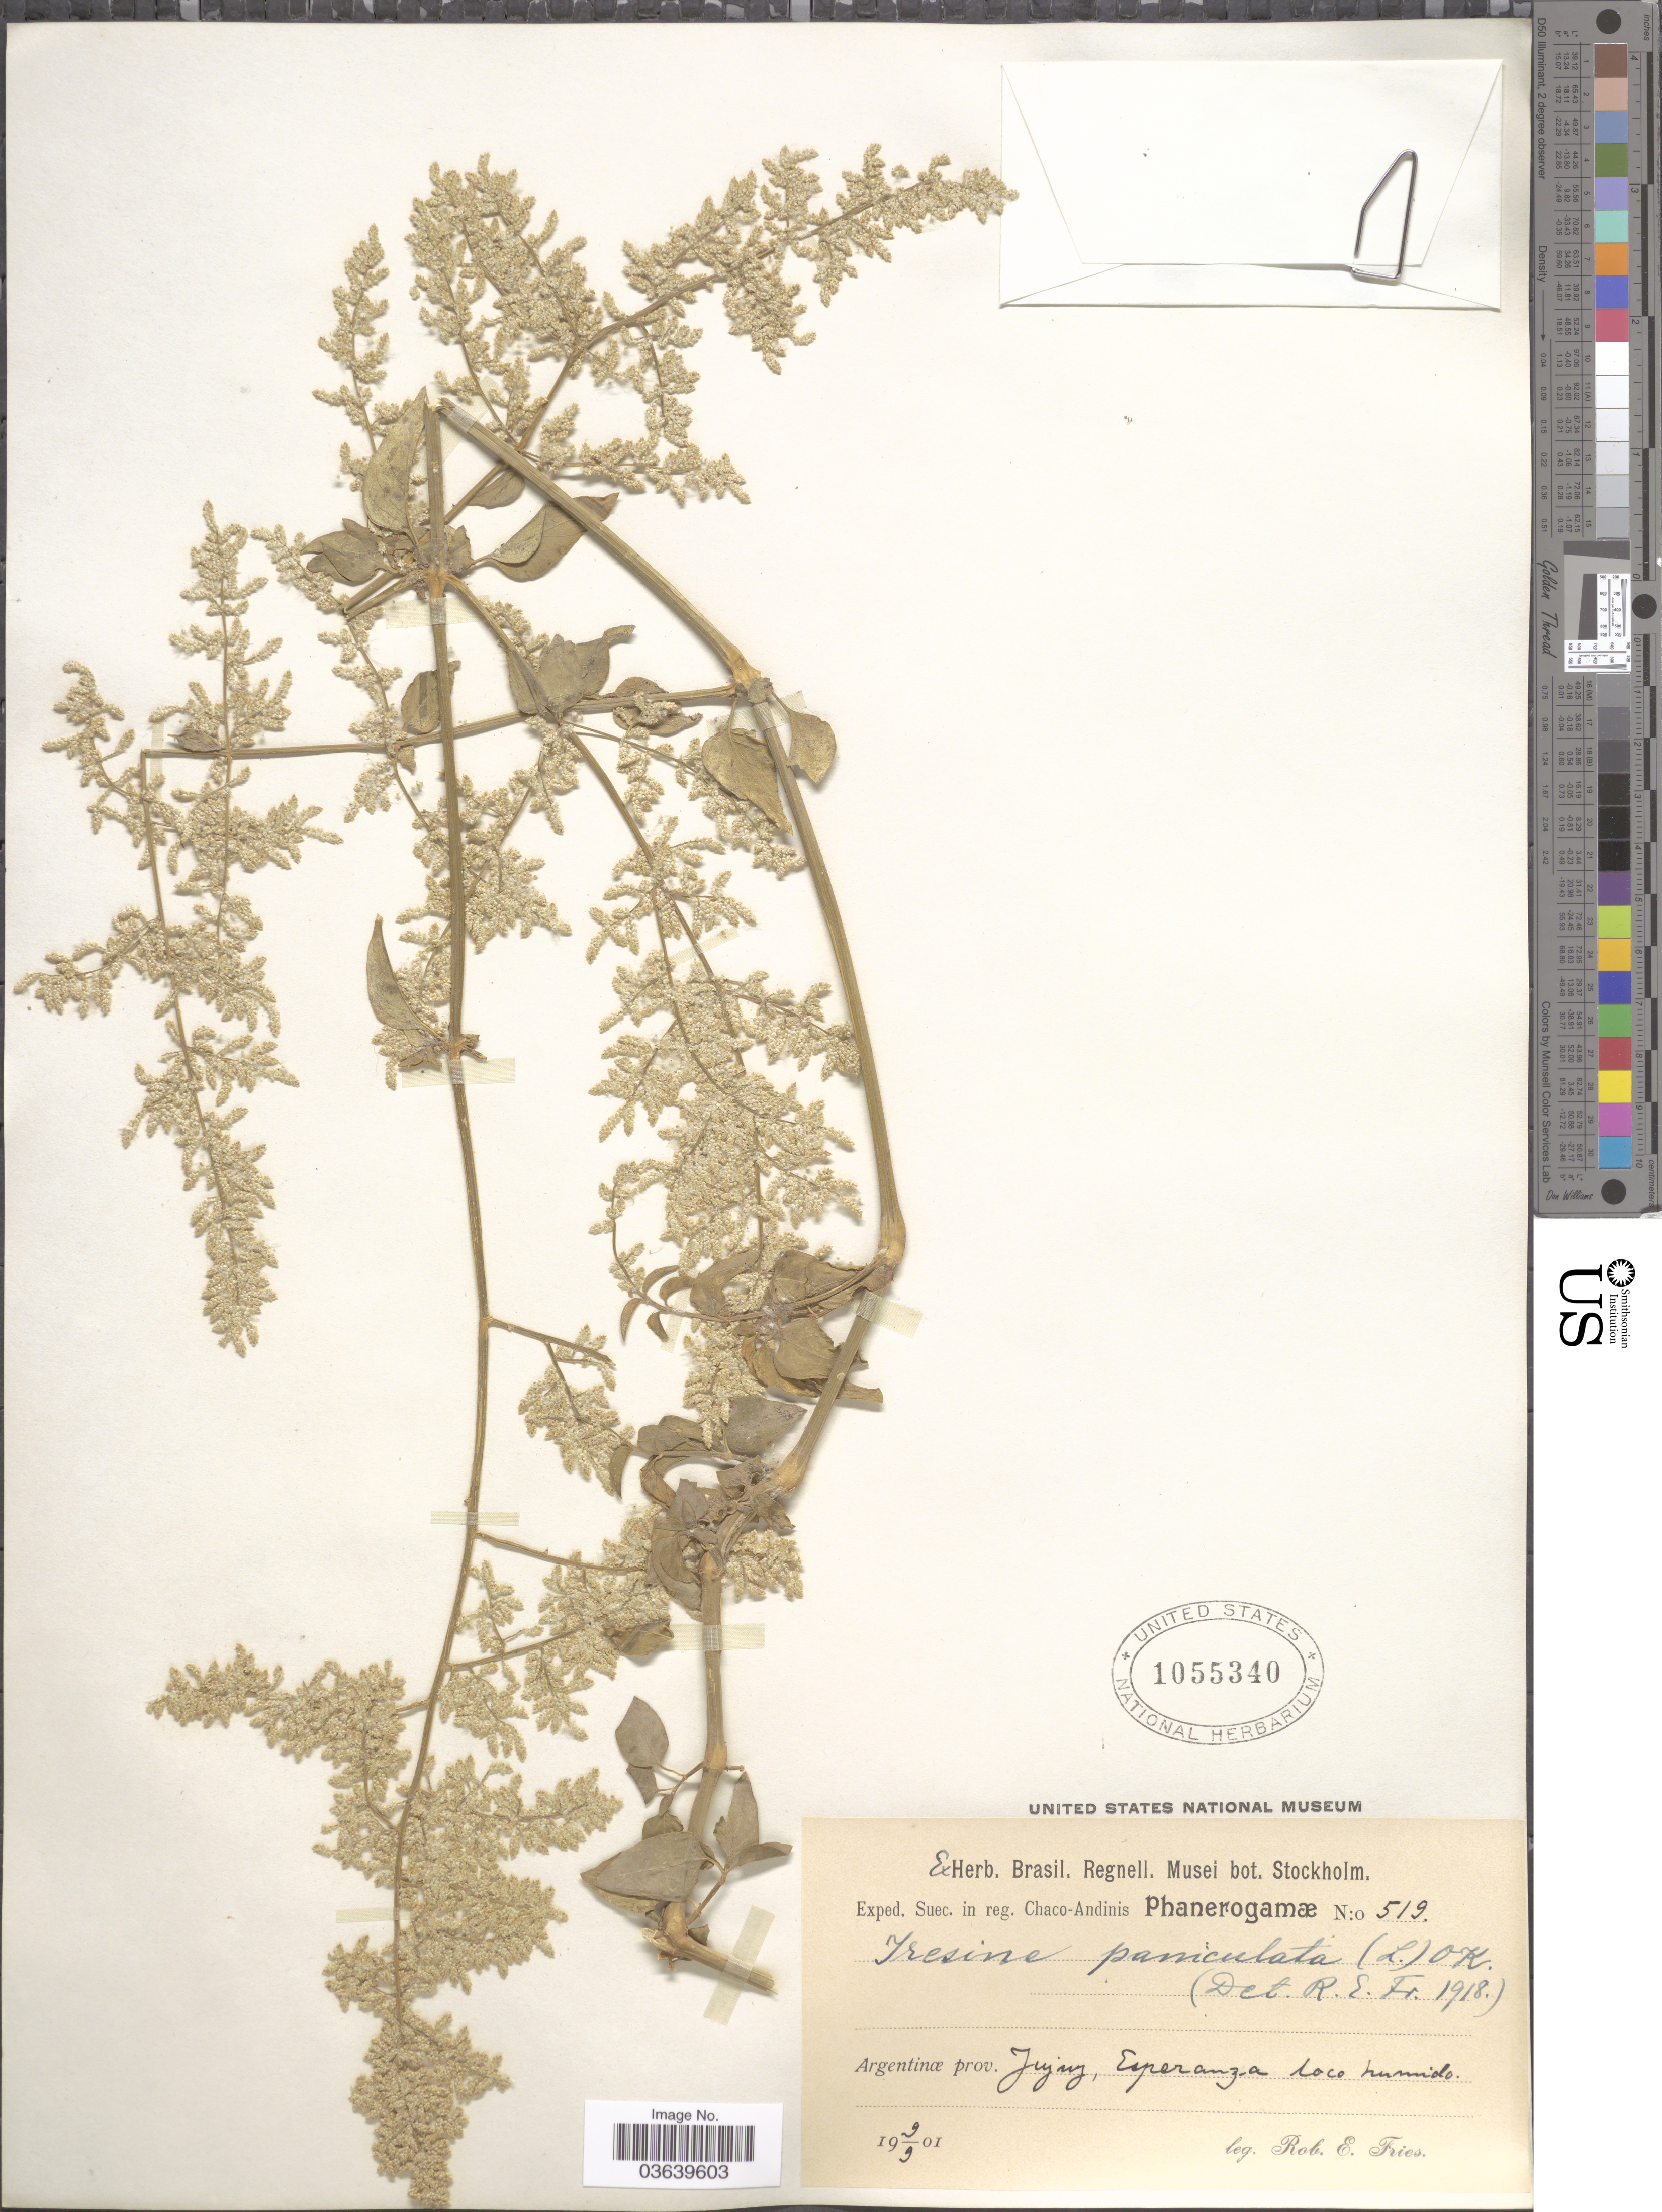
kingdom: Plantae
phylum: Tracheophyta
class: Magnoliopsida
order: Caryophyllales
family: Amaranthaceae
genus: Iresine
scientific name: Iresine diffusa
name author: Humb. & Bonpl. ex Willd.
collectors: R. E. Fries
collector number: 519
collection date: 1901-09-09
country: Argentina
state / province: Jujuy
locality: Esperanza loco humido.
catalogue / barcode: US 1055340